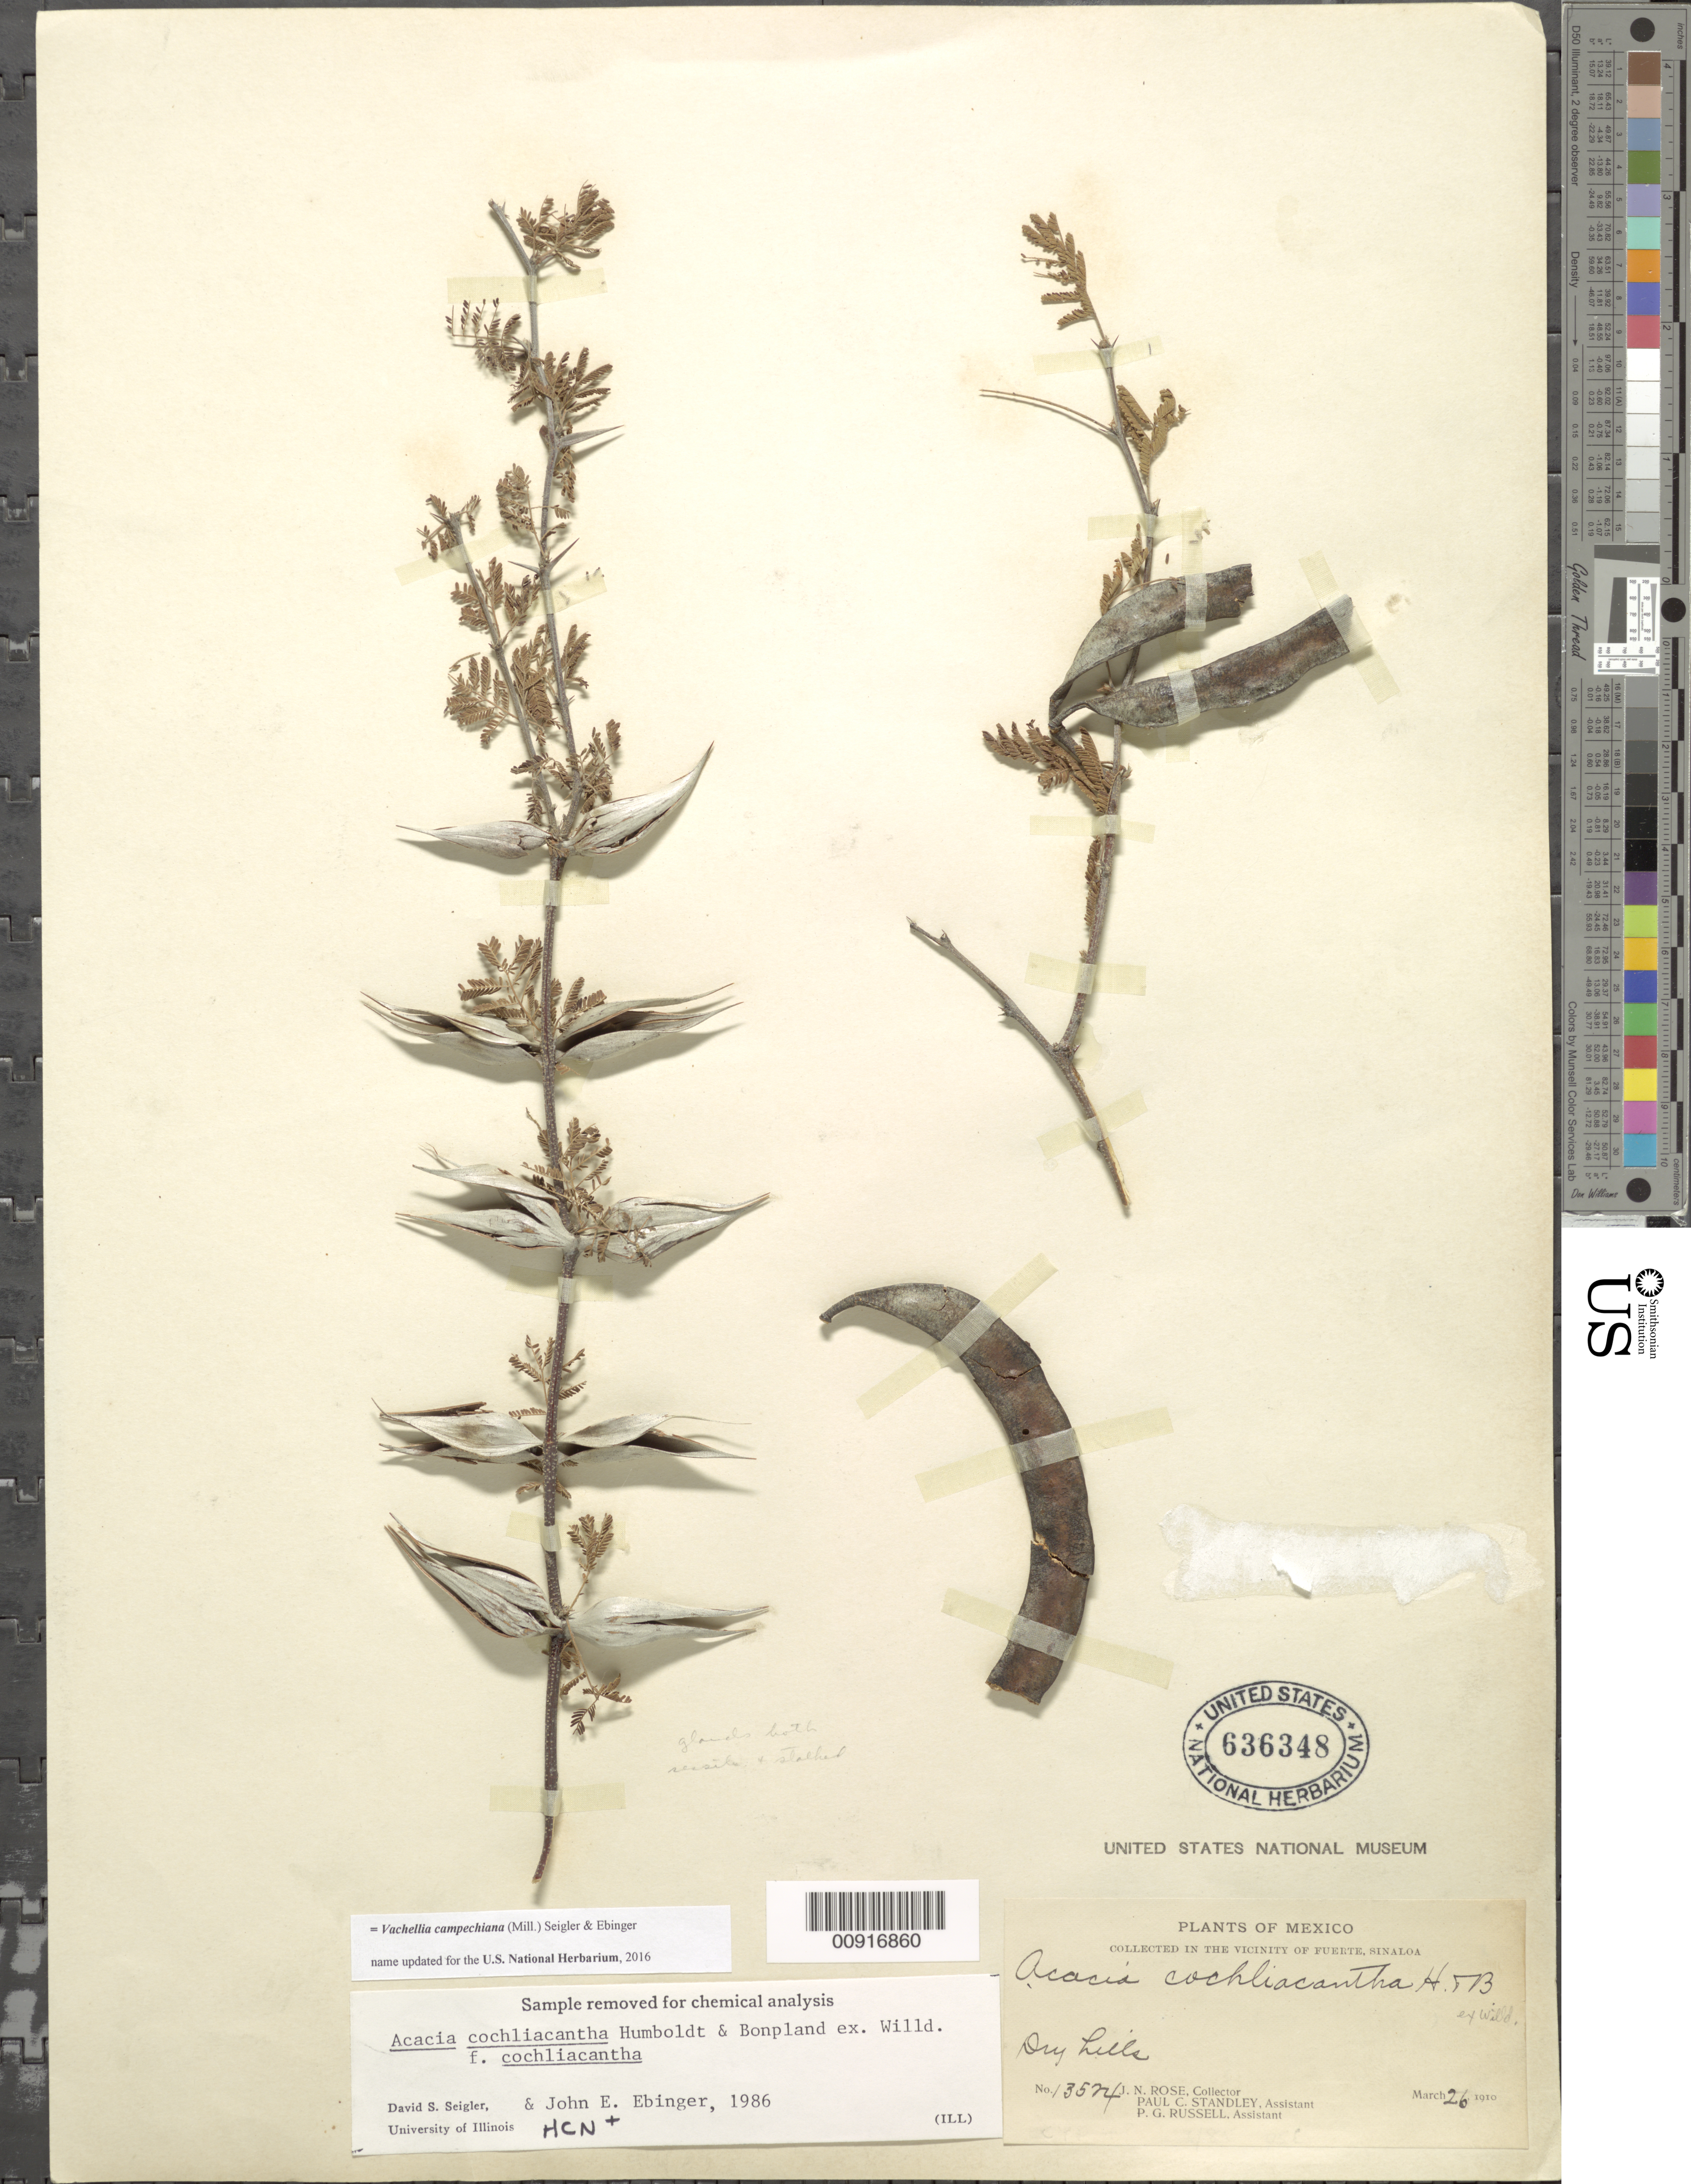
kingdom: Plantae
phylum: Tracheophyta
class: Magnoliopsida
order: Fabales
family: Fabaceae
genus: Vachellia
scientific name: Vachellia campechiana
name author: (Mill.) Seigler & Ebinger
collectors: J. N. Rose, P. C. Standley & P. G. Russell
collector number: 13524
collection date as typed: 26 Mar 1910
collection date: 1910-03-26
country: Mexico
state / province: Sinaloa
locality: In the vicinity of Fuerte, Sinaloa.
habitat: Dry hills.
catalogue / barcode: US 636348